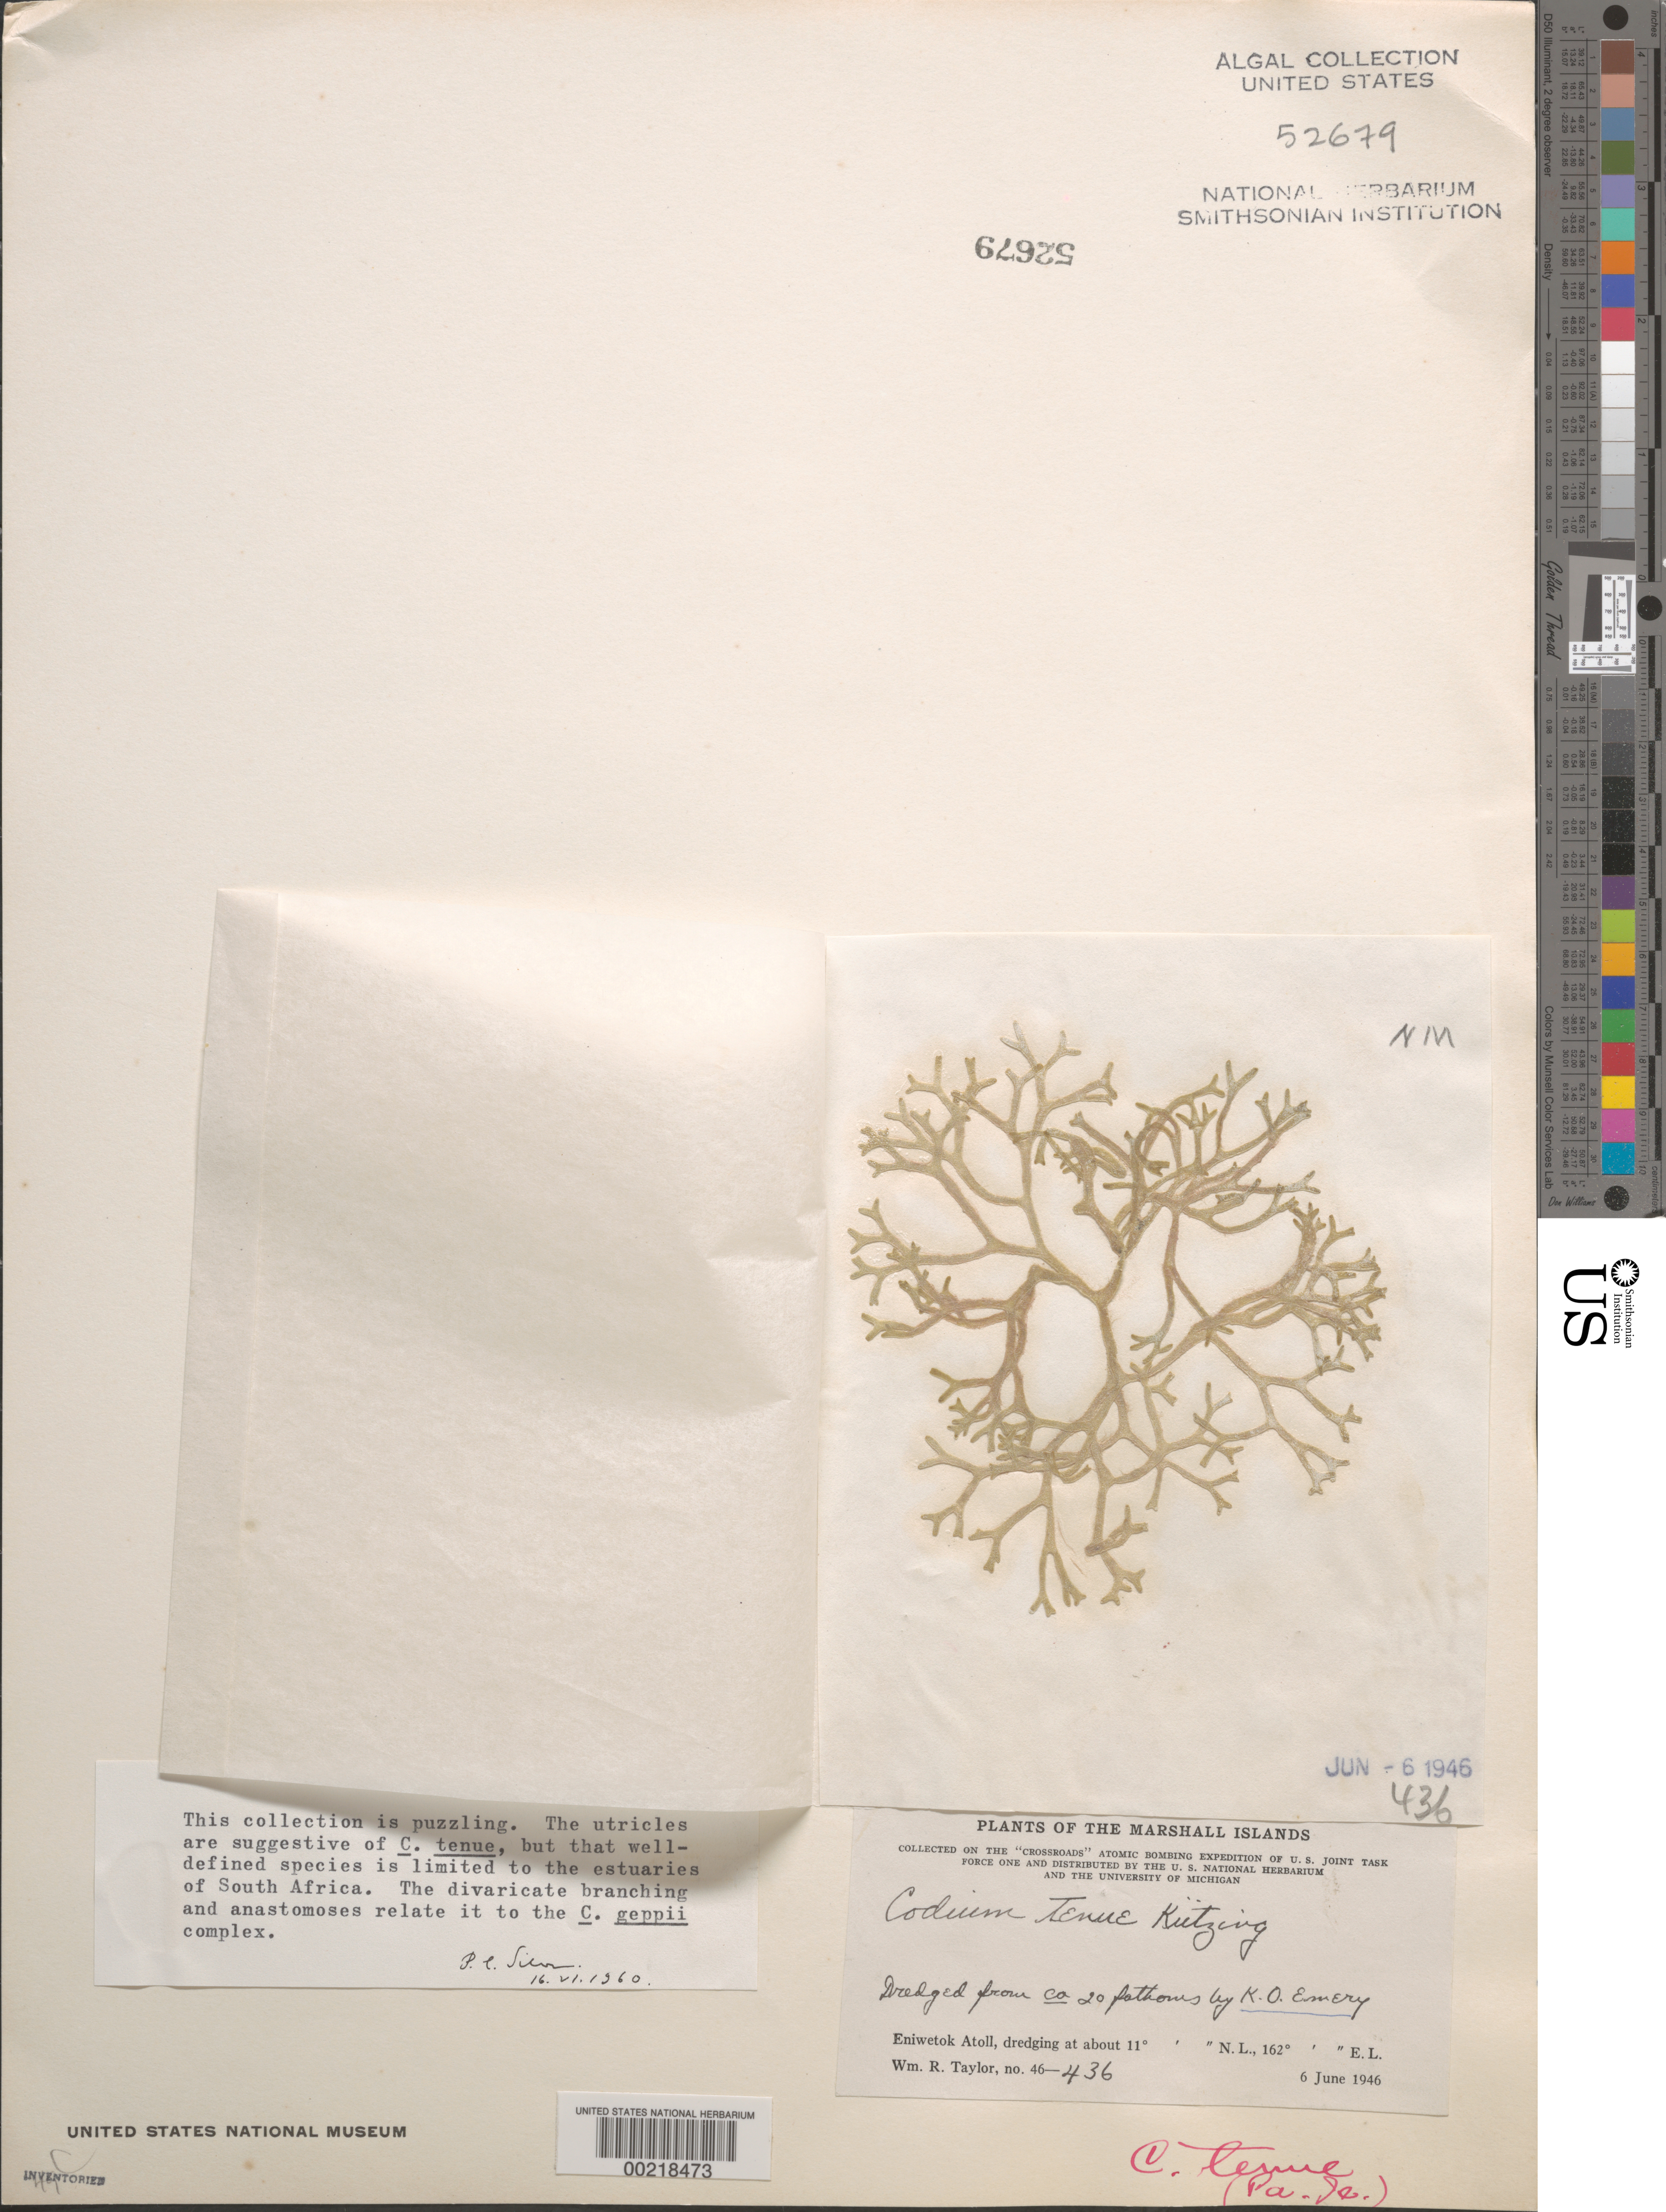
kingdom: Plantae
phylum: Chlorophyta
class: Ulvophyceae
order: Bryopsidales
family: Codiaceae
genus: Codium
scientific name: Codium geppii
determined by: Silva, P. C.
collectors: K. Emery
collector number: WRT 46-436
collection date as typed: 06 Jun 1946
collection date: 1946-06-06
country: Marshall Islands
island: Enewetak [Eniwetok] Atoll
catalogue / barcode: US 52679